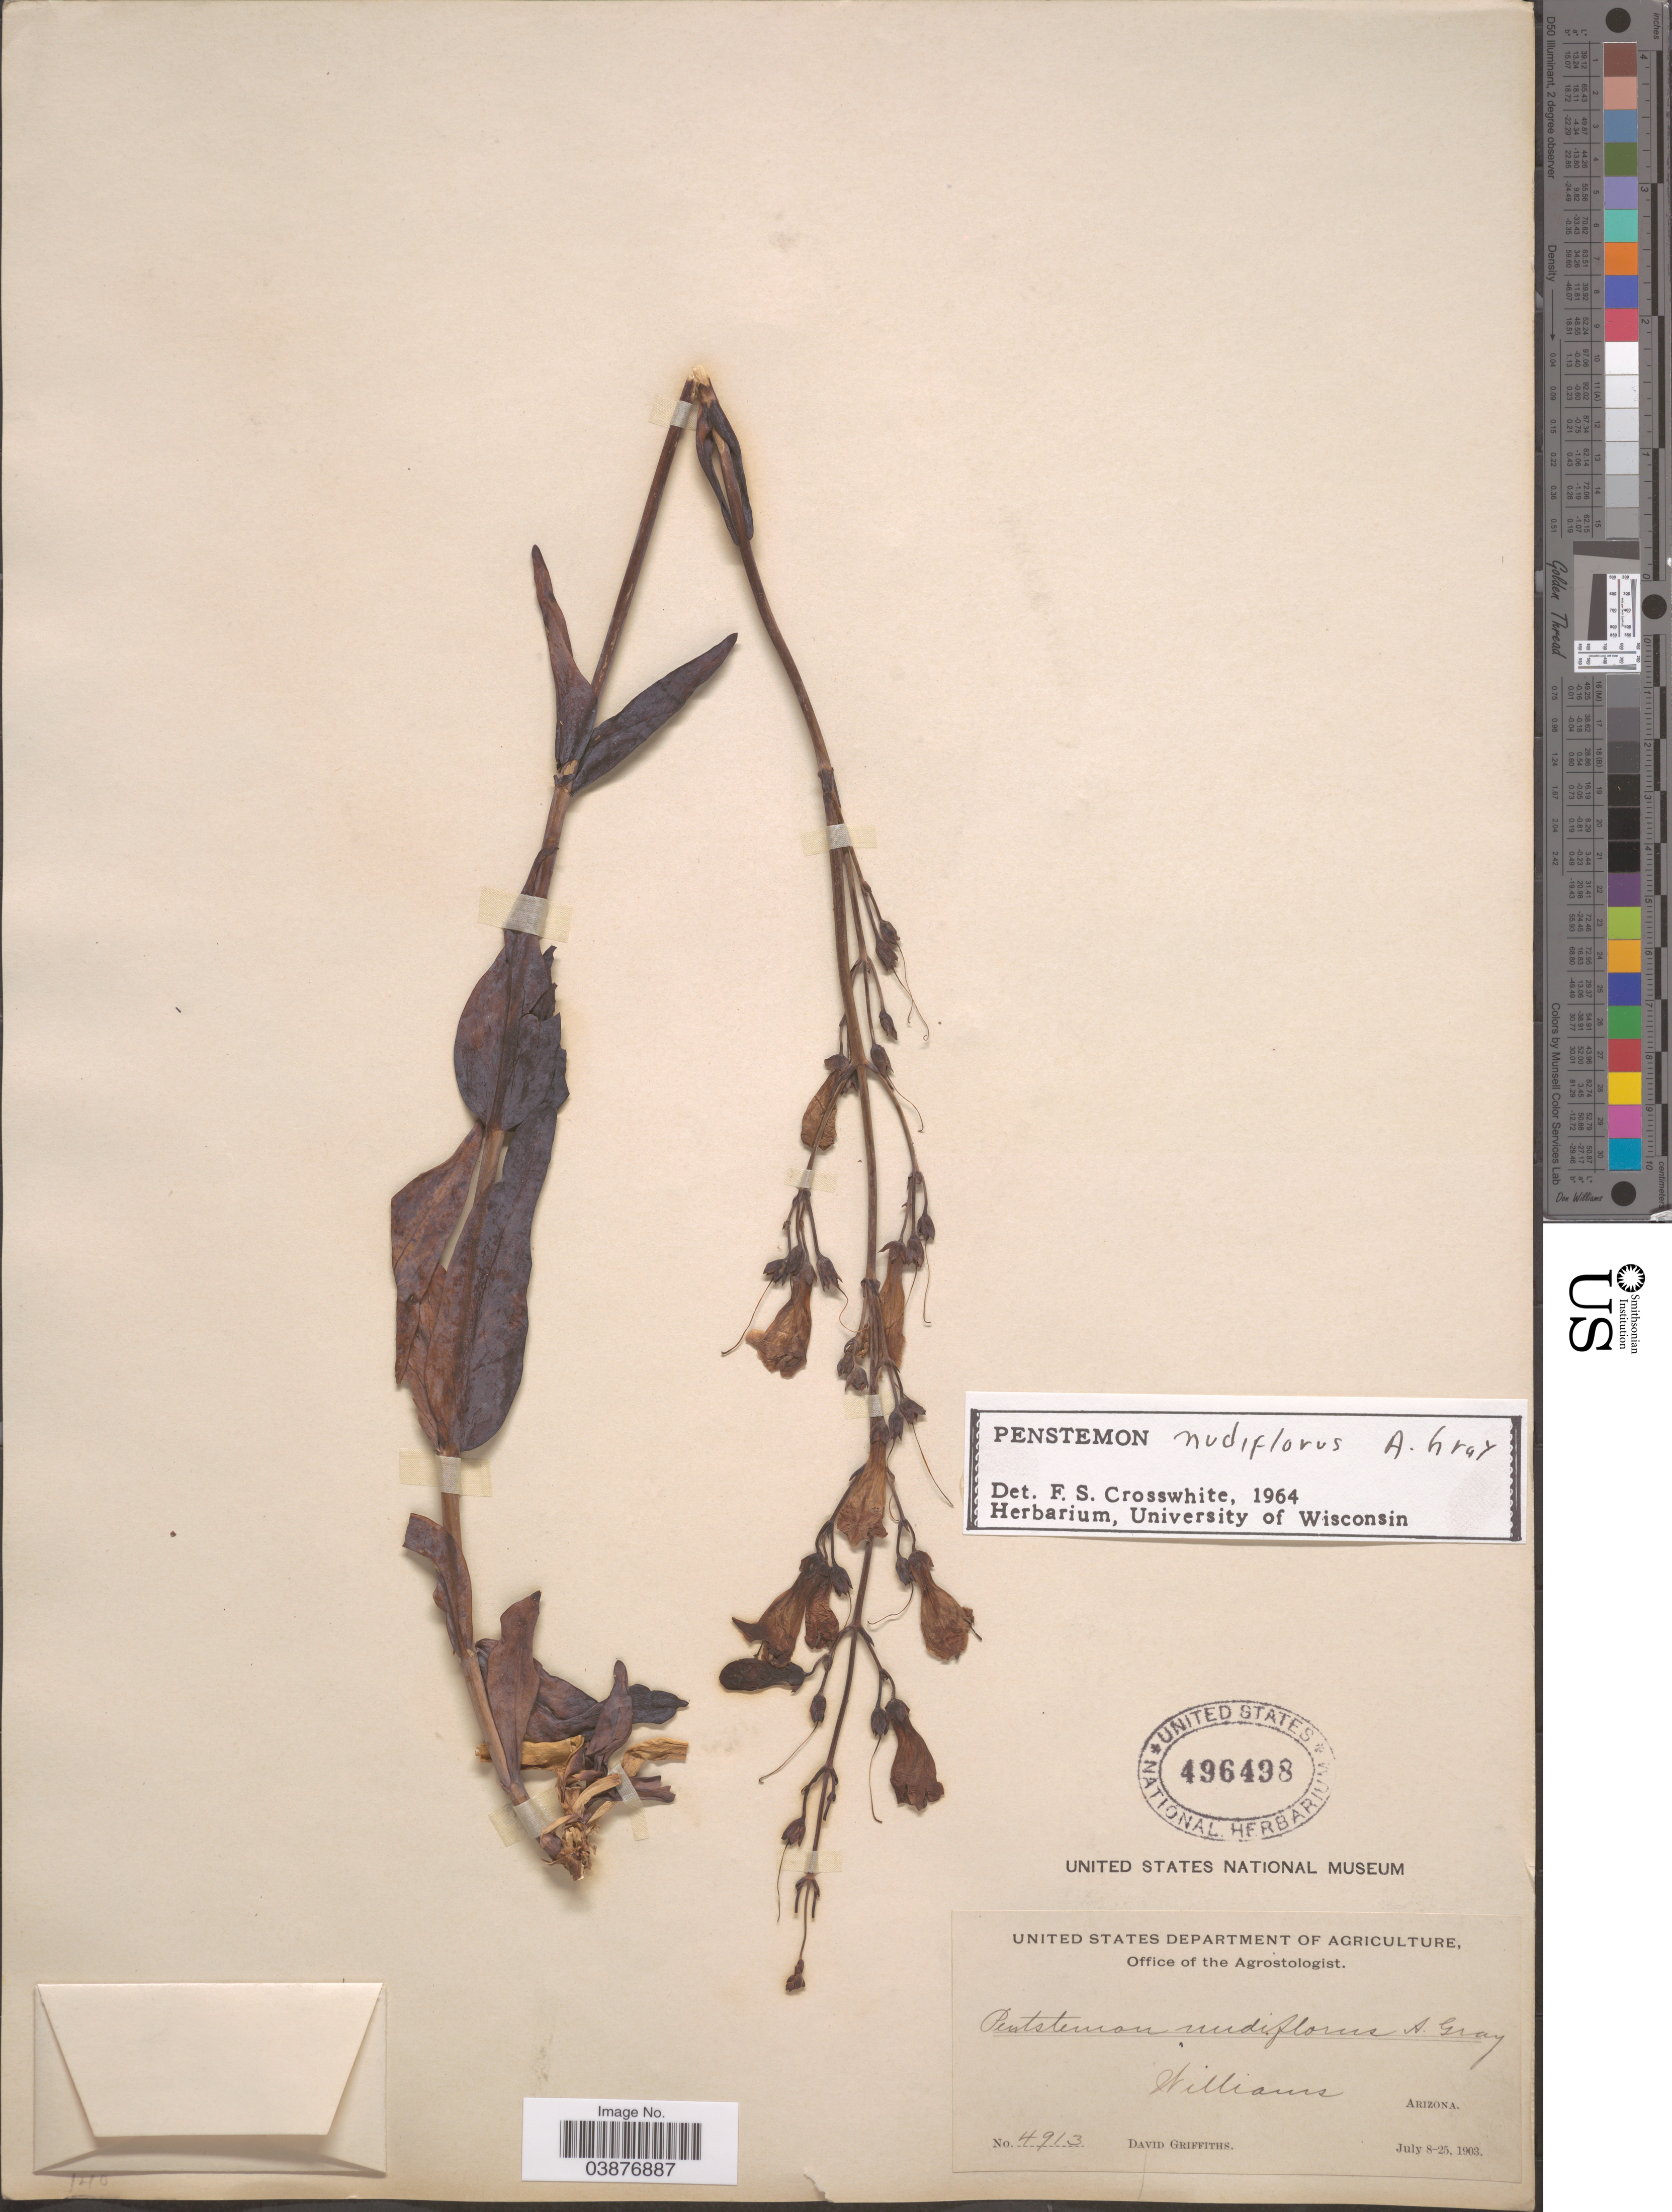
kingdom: Plantae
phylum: Tracheophyta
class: Magnoliopsida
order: Lamiales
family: Plantaginaceae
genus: Penstemon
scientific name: Penstemon nudiflorus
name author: A. Gray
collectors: D. Griffiths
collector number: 4913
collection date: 1903-07-08/1903-07-25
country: United States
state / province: Arizona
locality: Williams.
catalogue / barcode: US 496498